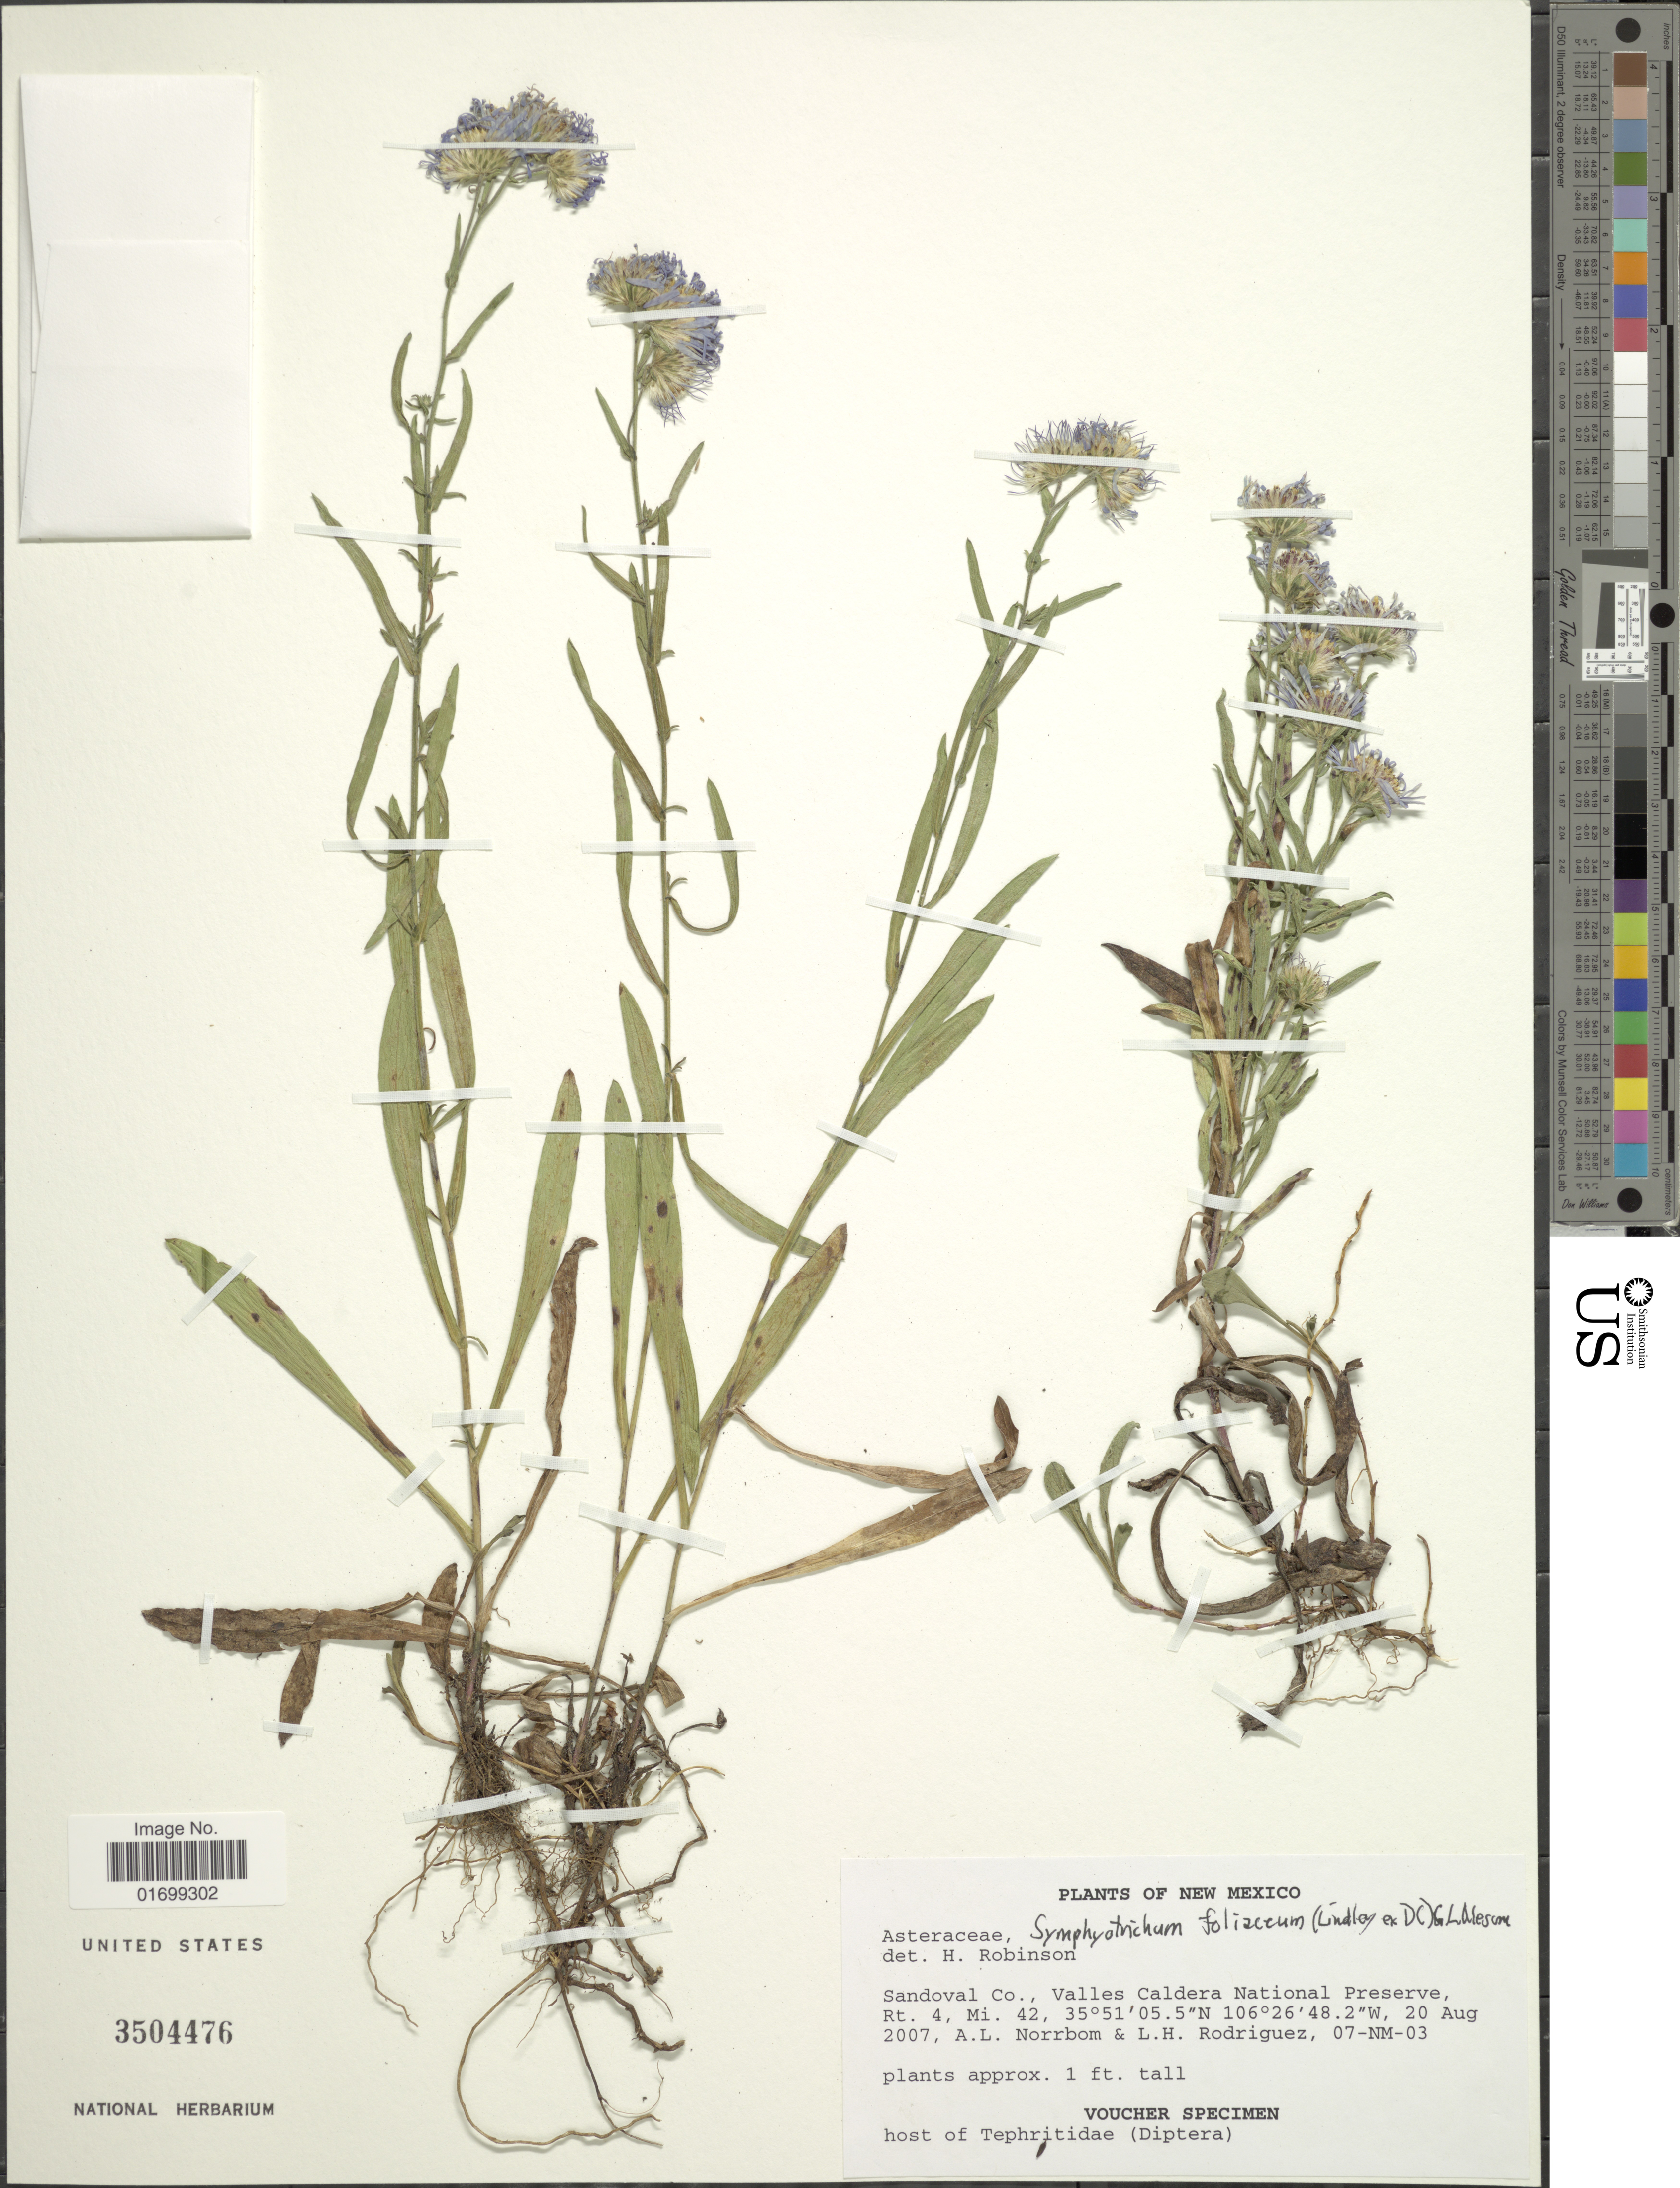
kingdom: Plantae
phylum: Tracheophyta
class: Magnoliopsida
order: Asterales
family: Asteraceae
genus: Symphyotrichum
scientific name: Symphyotrichum foliaceum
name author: (Lindl. ex DC.) G.L. Nesom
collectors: A. L. Norrbom & L. Rodriguez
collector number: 07-NM-03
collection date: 2007-08-20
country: United States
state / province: New Mexico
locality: Sandoval Co., Valles Caldera National Preserve, Rt. 4, Mi. 42.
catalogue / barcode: US 3504476